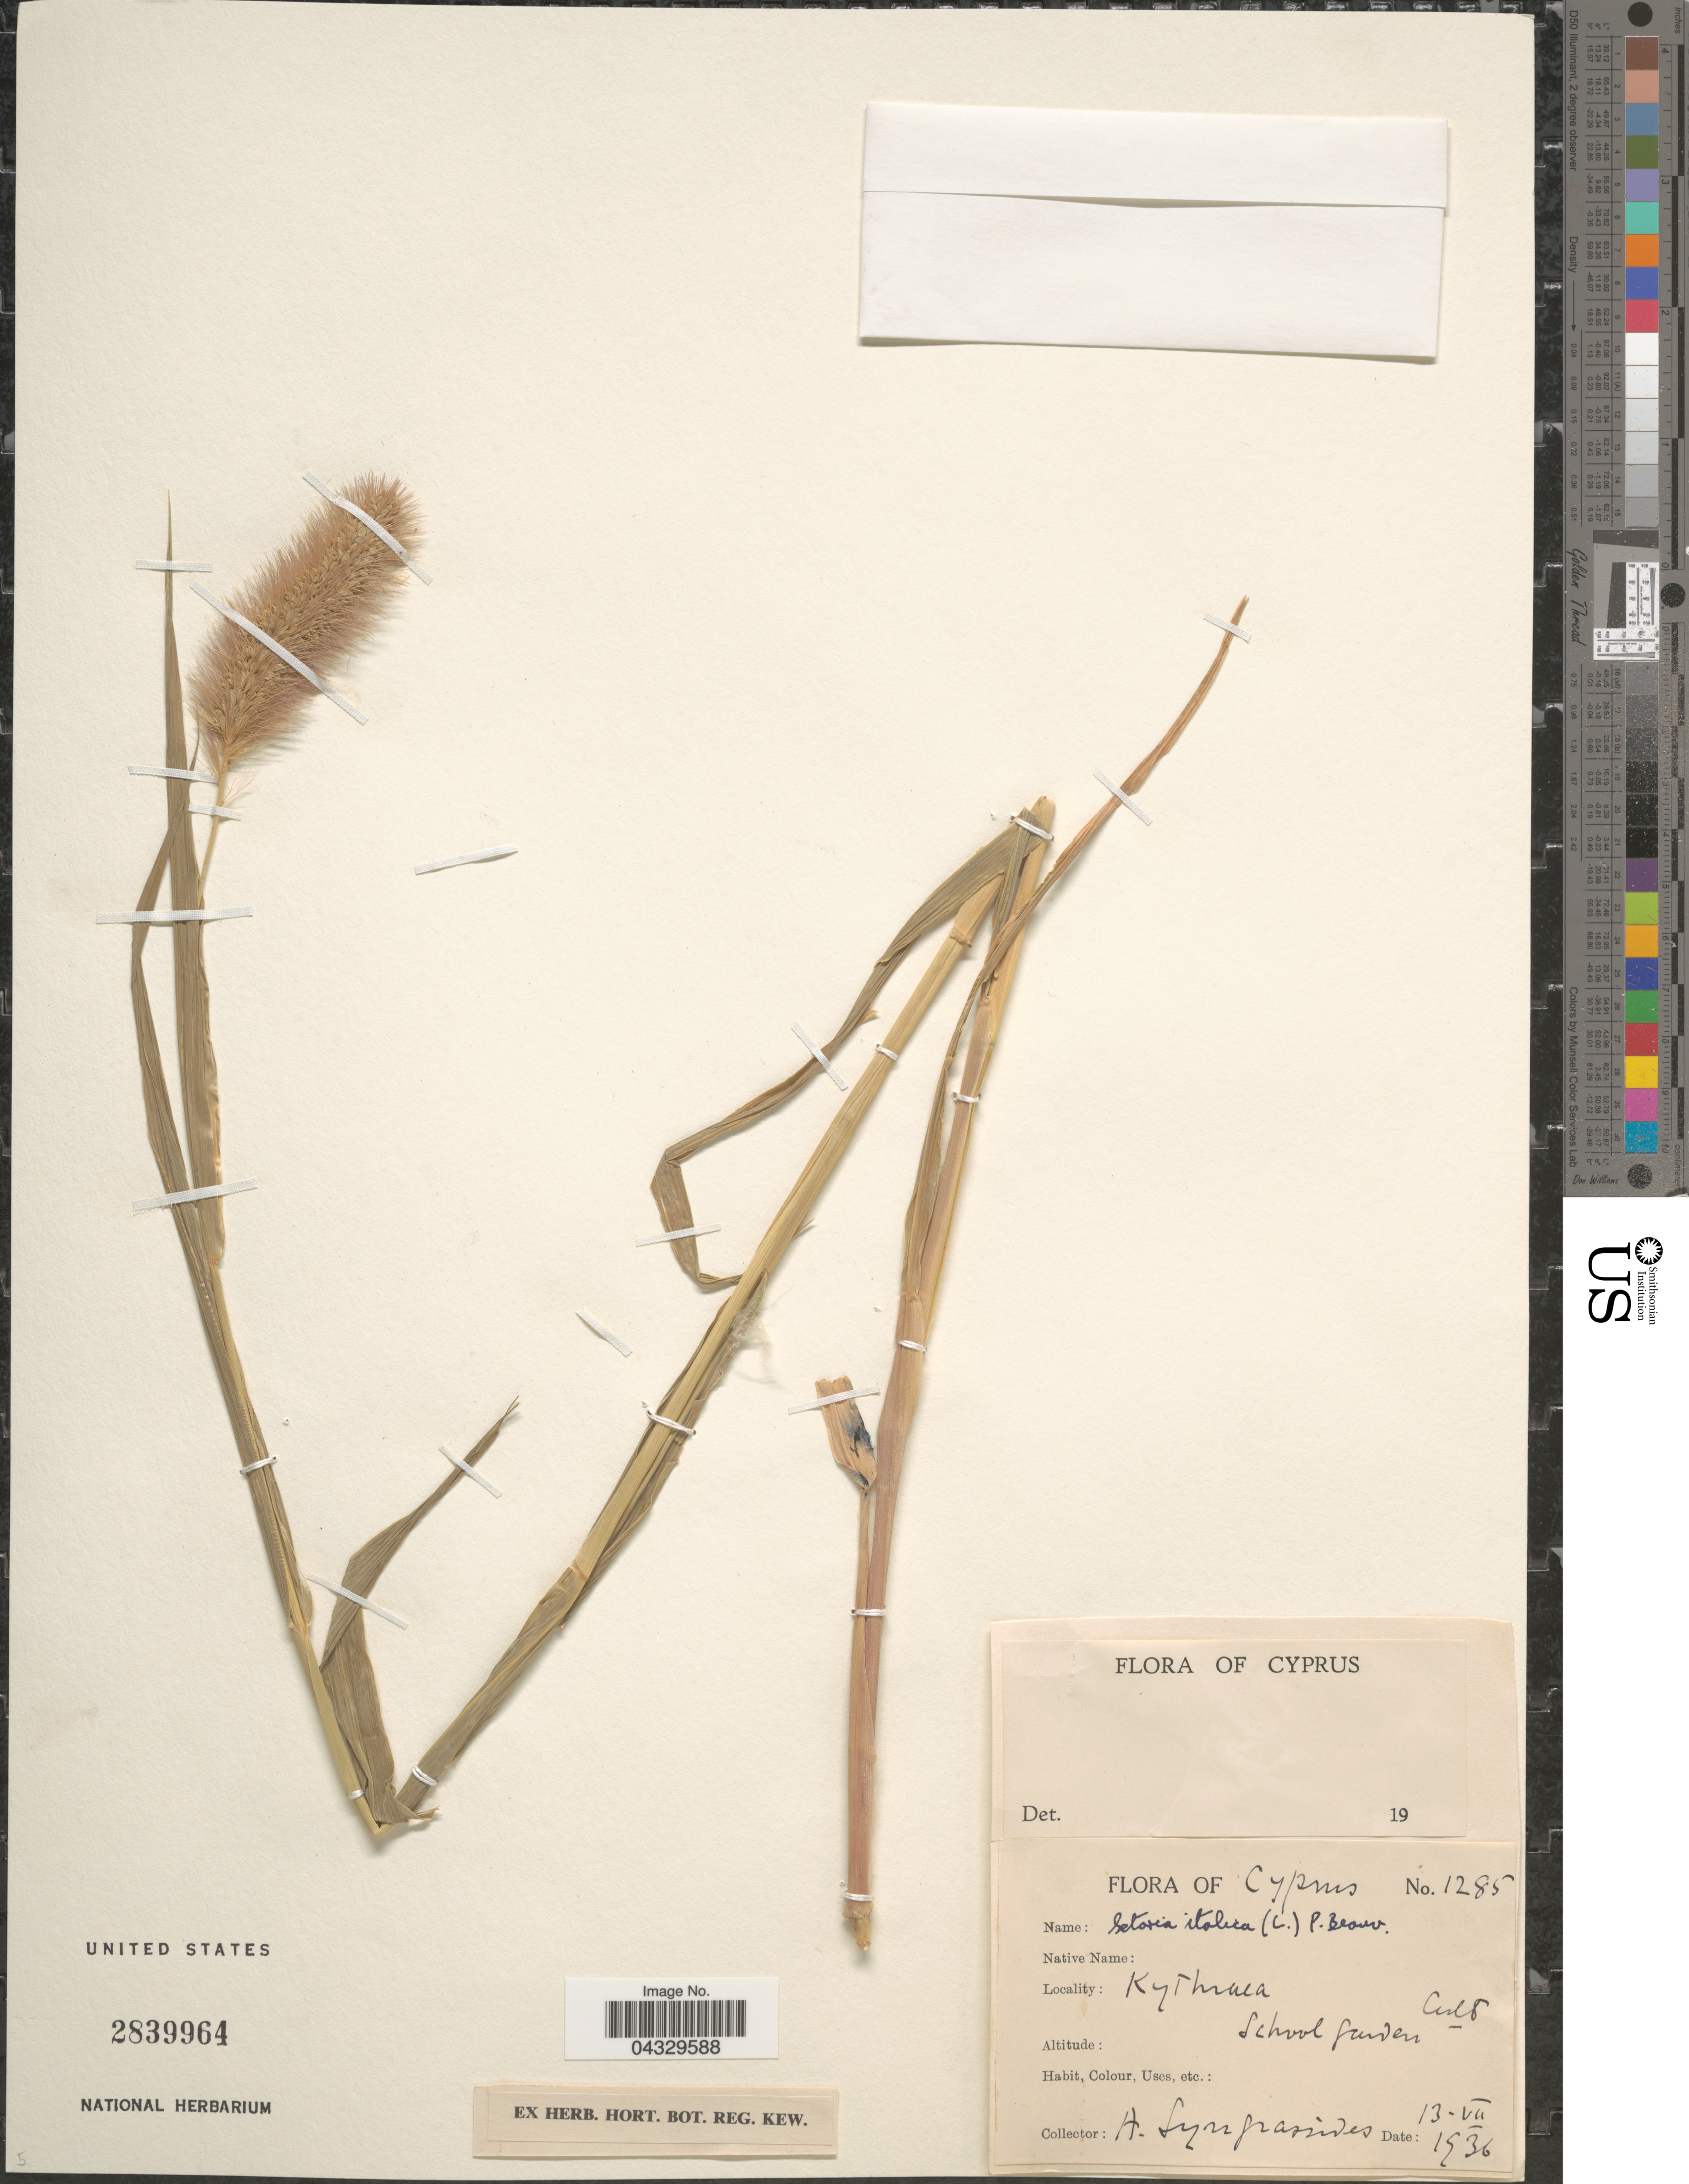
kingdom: Plantae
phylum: Tracheophyta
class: Liliopsida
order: Poales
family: Poaceae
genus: Setaria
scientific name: Setaria italica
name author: (L.) P. Beauv.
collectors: A. Lyngrassides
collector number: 1285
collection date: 1936-07-13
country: Cyprus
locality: Kythraea. School Garden.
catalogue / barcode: US 2839964